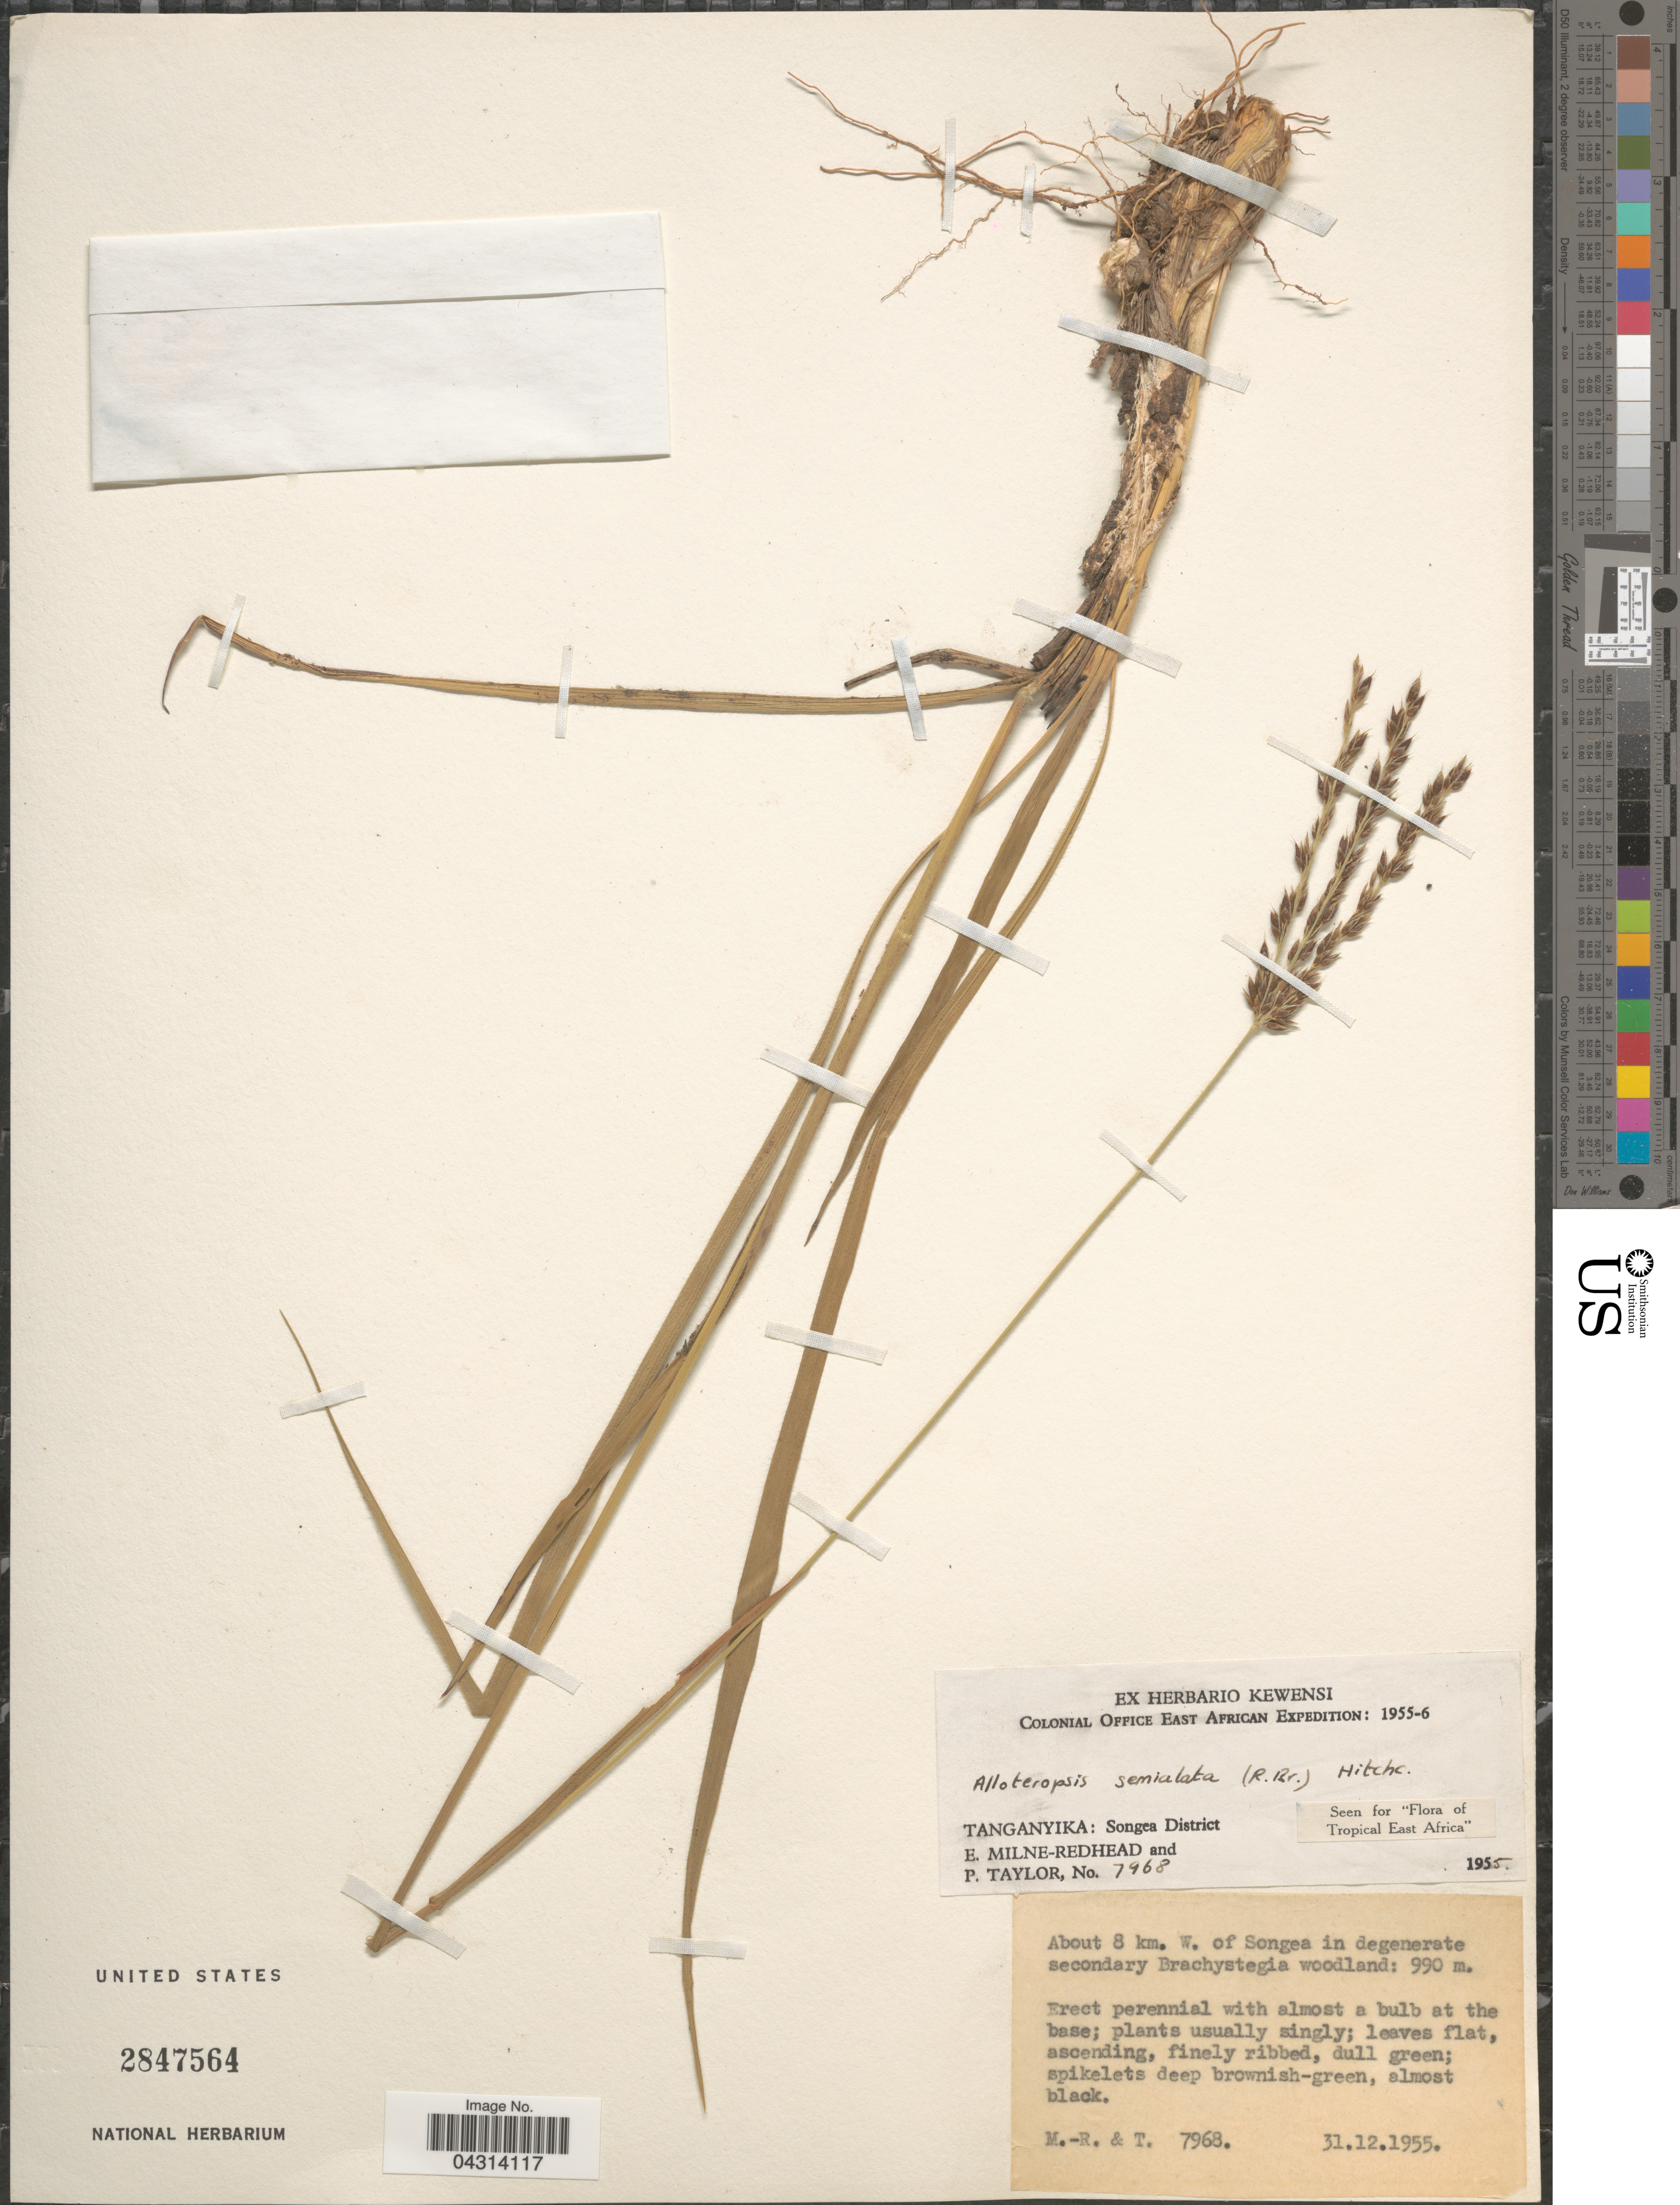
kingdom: Plantae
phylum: Tracheophyta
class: Liliopsida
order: Poales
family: Poaceae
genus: Alloteropsis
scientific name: Alloteropsis semialata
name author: (R. Br.) Hitchc.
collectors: E. W. Milne-Redhead & P. Taylor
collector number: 7968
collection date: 1955-12-31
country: Tanzania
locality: Colonial Office East African Expedition: 1955-6. Tanganyika: Songea District. About 8 km. W. of Songea in degenerate secondary Brachystegia woodland.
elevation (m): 990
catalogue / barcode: US 2847564